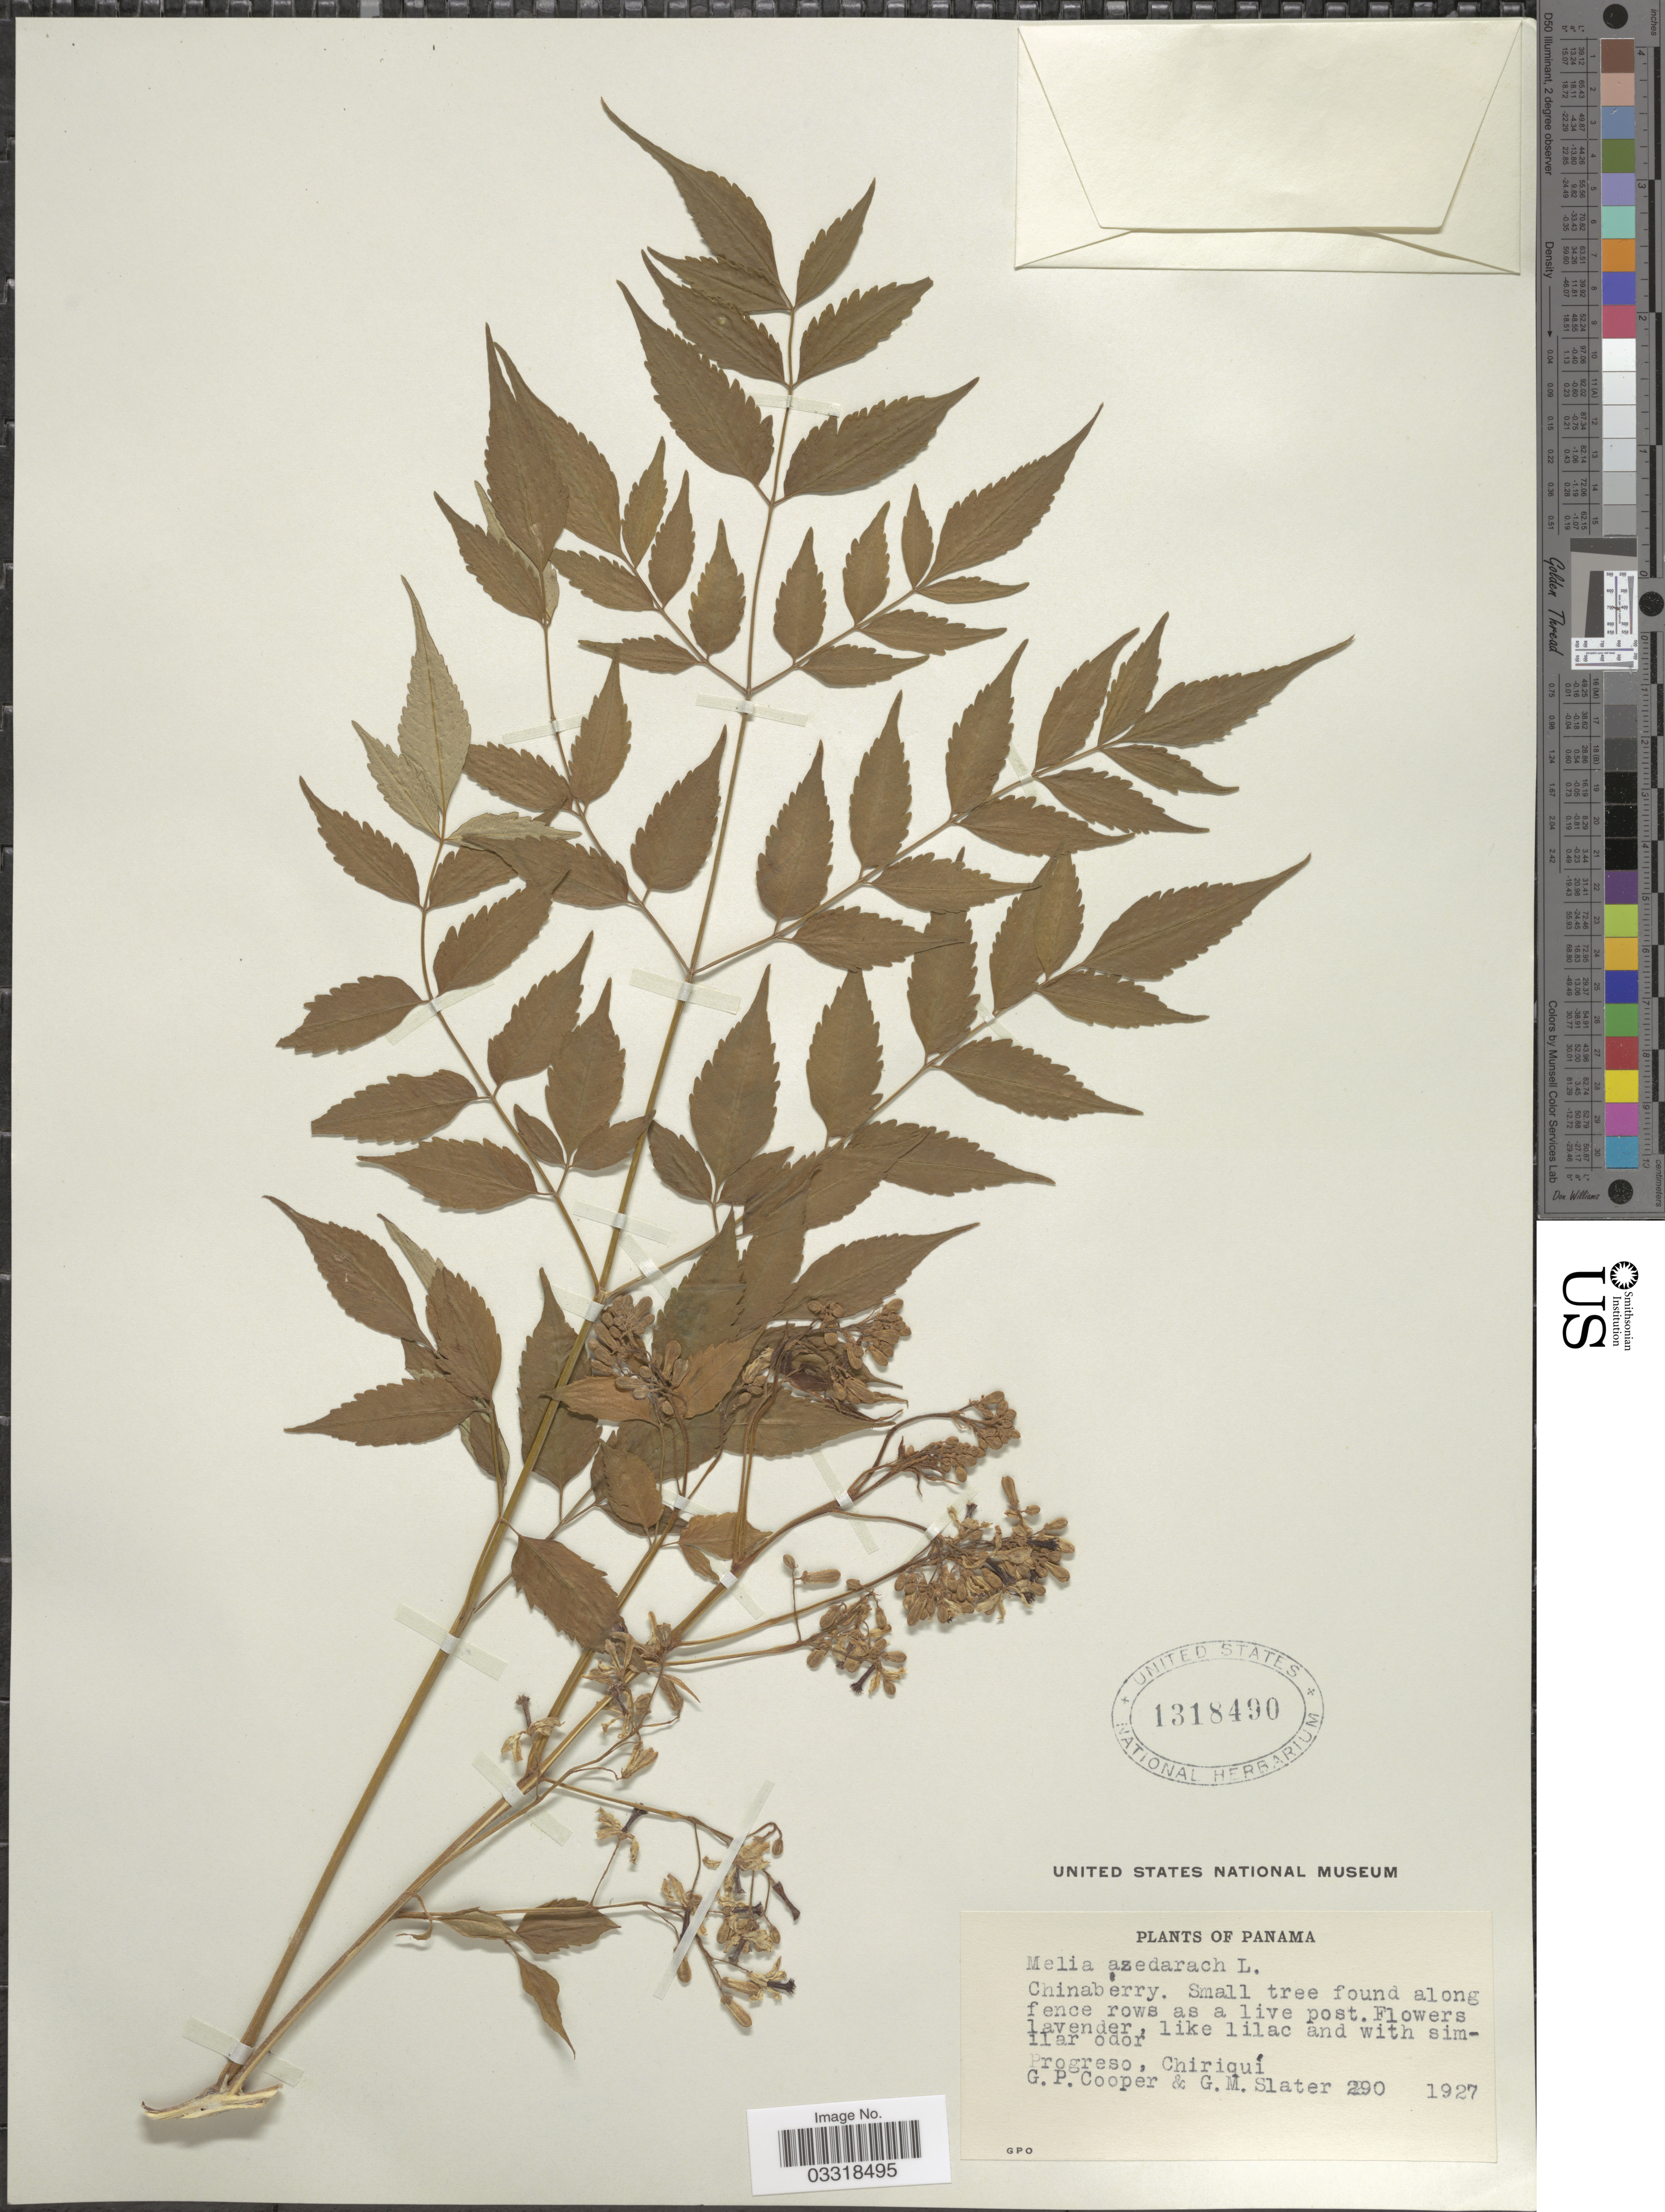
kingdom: Plantae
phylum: Tracheophyta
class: Magnoliopsida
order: Sapindales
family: Meliaceae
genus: Melia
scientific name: Melia azedarach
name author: L.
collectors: G. Cooper & G. Slater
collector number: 290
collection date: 1927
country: Panama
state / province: Chiriqui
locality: Progreso.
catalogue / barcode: US 1318490